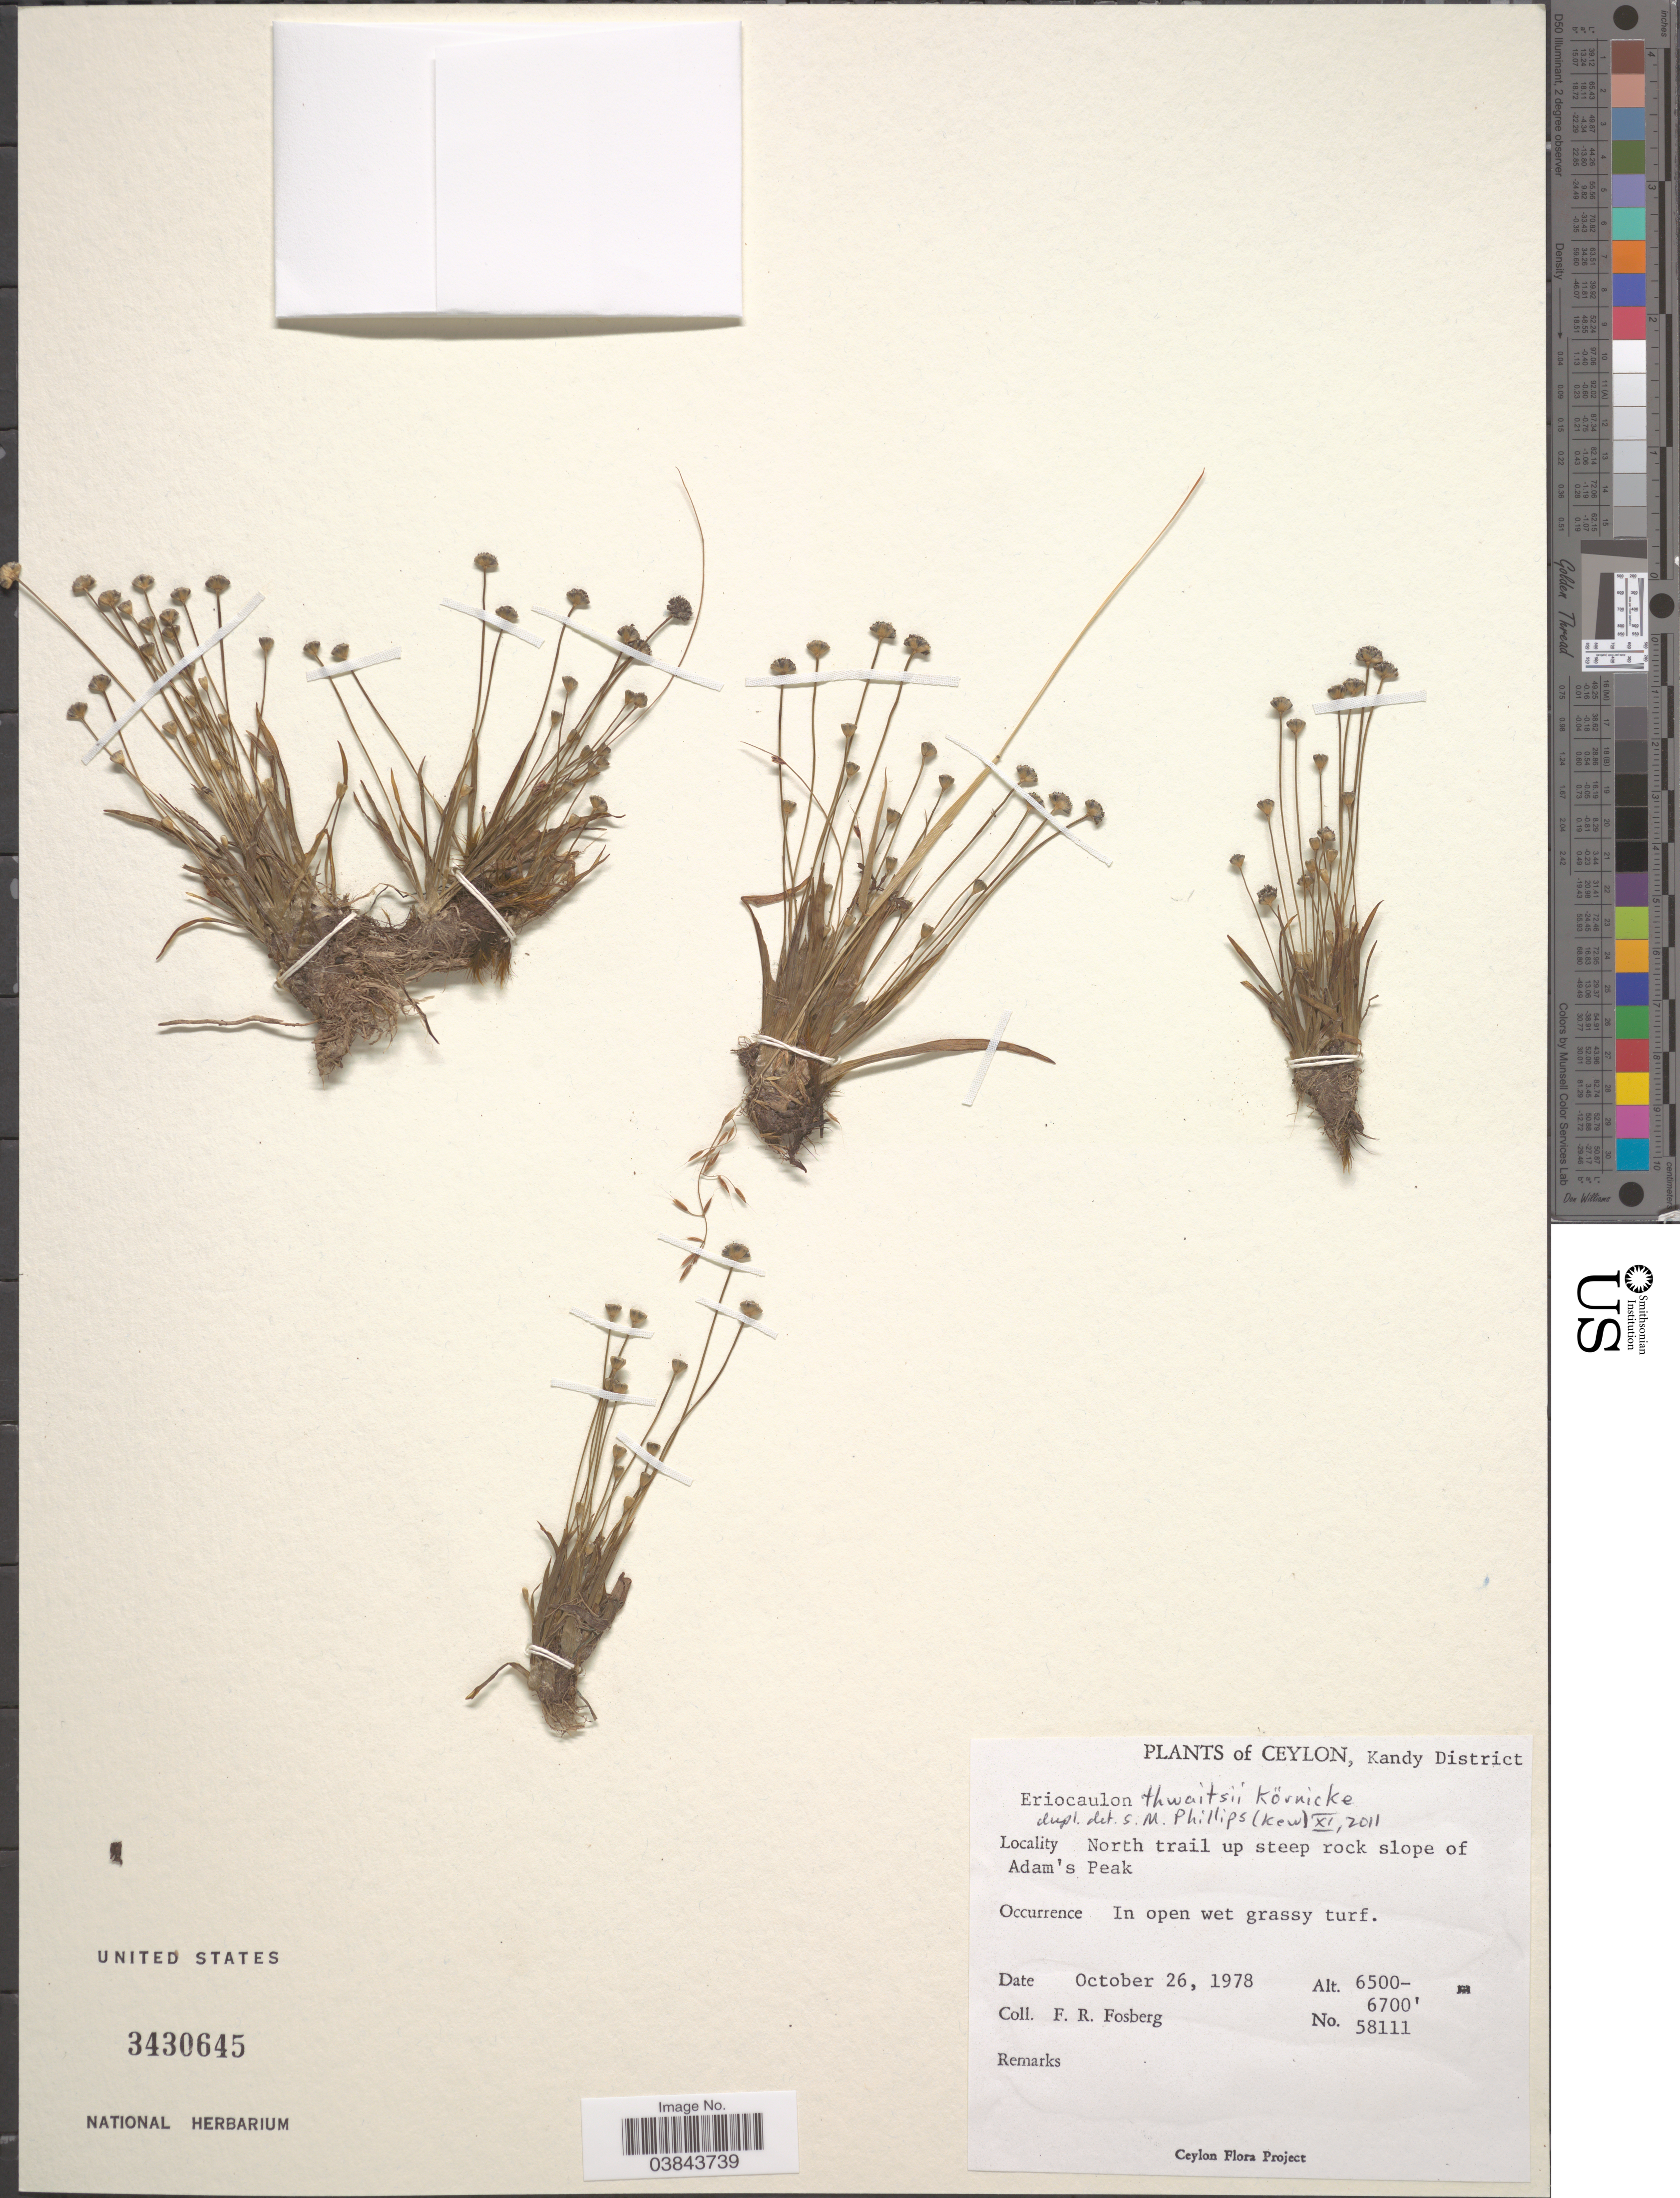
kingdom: Plantae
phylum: Tracheophyta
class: Liliopsida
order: Poales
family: Eriocaulaceae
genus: Eriocaulon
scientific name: Eriocaulon thwaitesii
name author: Körn.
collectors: F. R. Fosberg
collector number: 58111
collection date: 1978-10-26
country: Sri Lanka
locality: Ceylon, Kandy District. North trail up steep rock slope of Adam's Peak.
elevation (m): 1981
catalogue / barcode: US 3430645